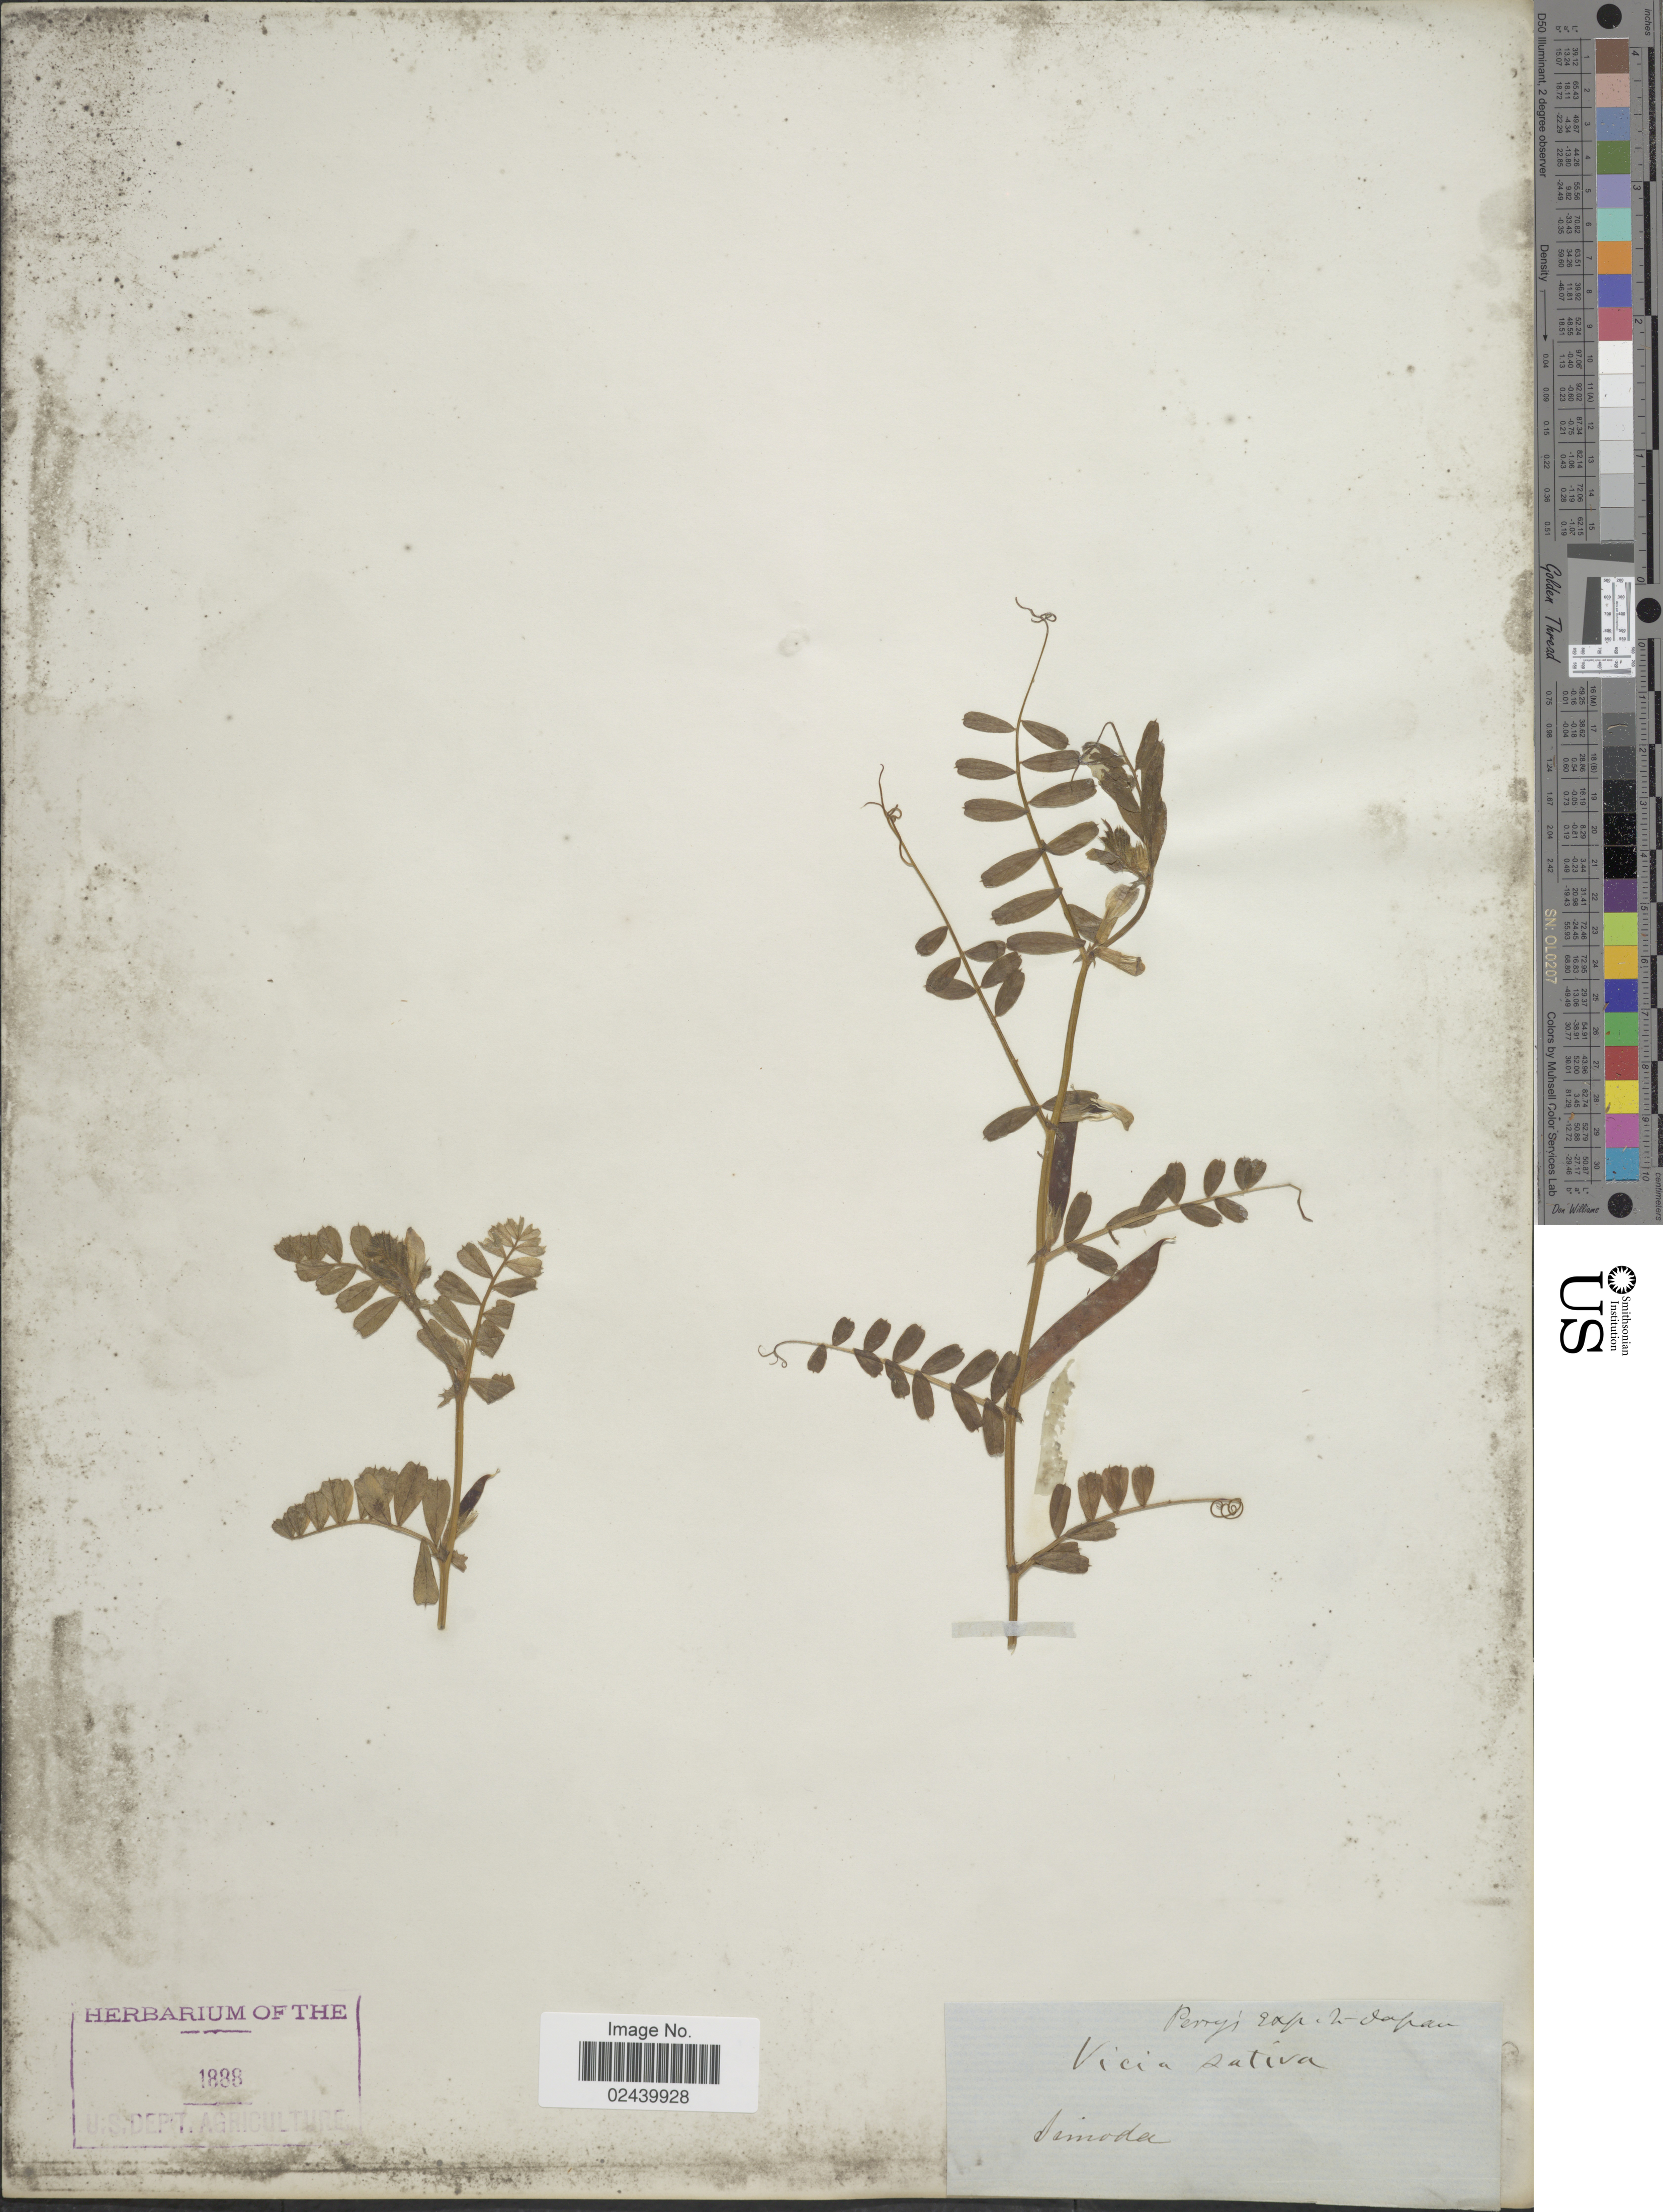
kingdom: Plantae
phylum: Tracheophyta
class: Magnoliopsida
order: Fabales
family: Fabaceae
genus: Vicia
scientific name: Vicia sativa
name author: L.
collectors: Perry Exped.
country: Japan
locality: N-Japan. Simoda